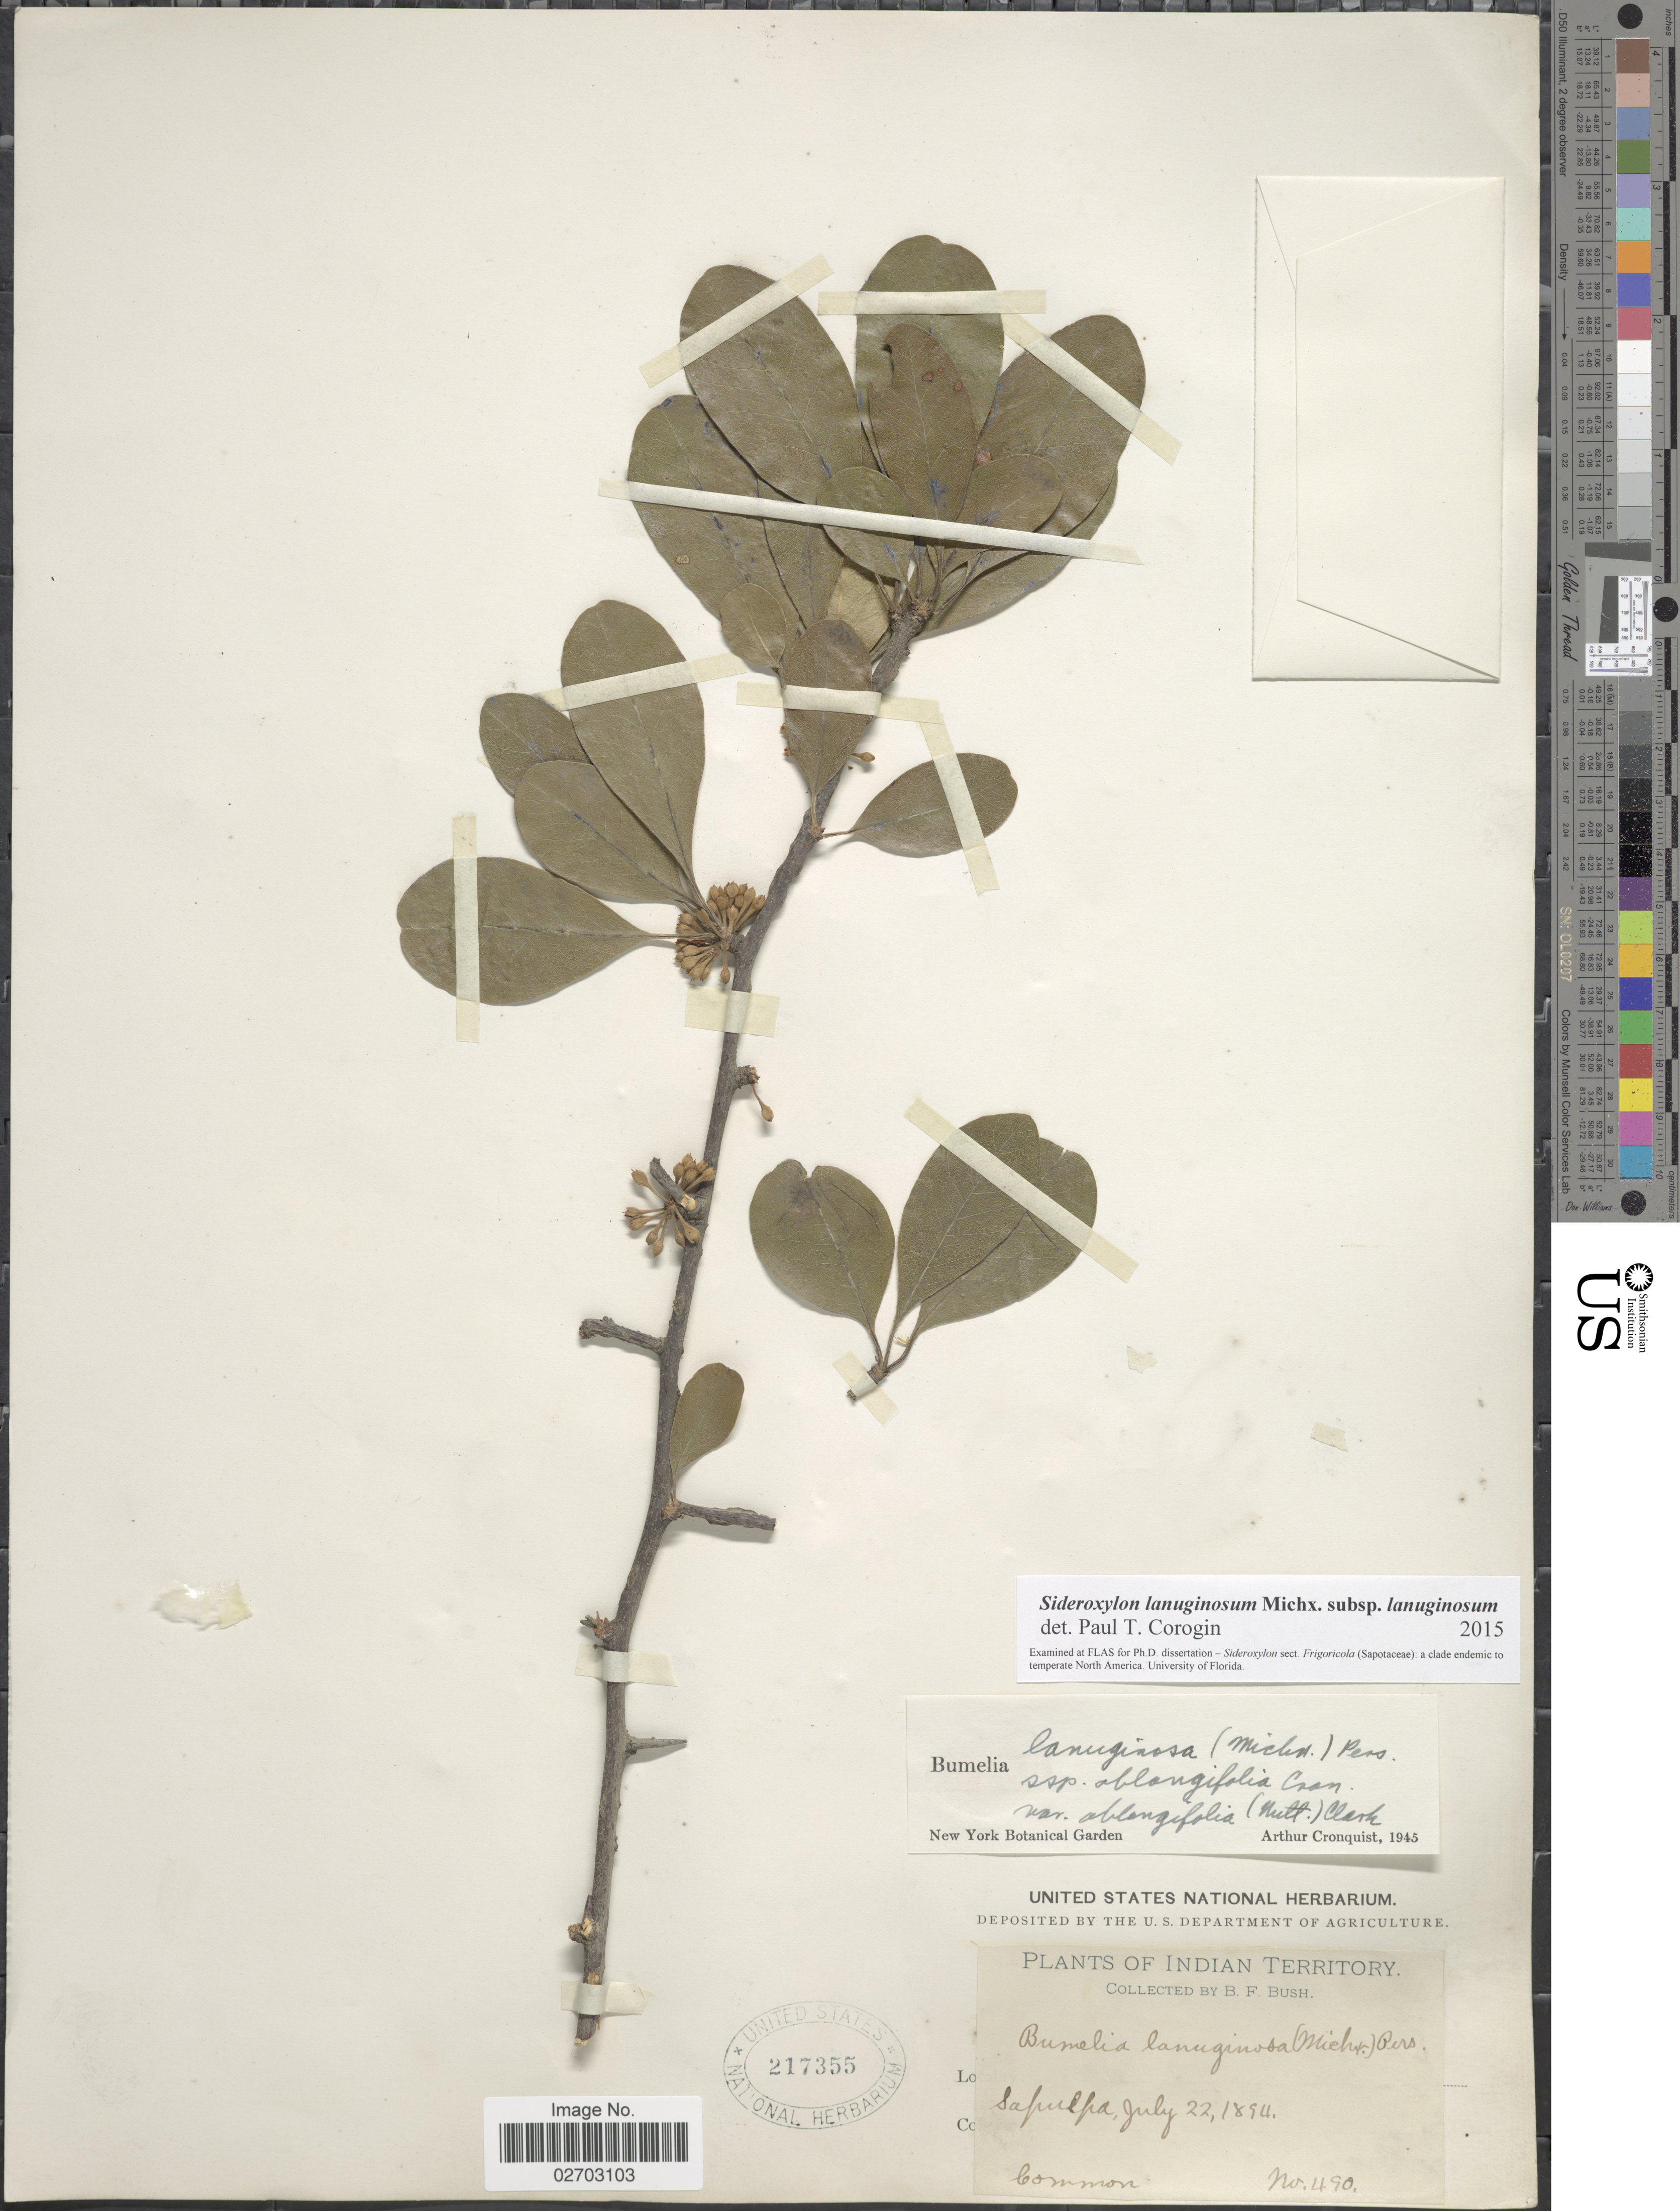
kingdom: Plantae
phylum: Tracheophyta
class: Magnoliopsida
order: Ericales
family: Sapotaceae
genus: Sideroxylon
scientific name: Sideroxylon lanuginosum subsp. lanuginosum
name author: Michx.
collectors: B. F. Bush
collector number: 490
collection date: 1894-07-22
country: United States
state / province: Oklahoma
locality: Indian Territory, Sapulpa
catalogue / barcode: US 217355